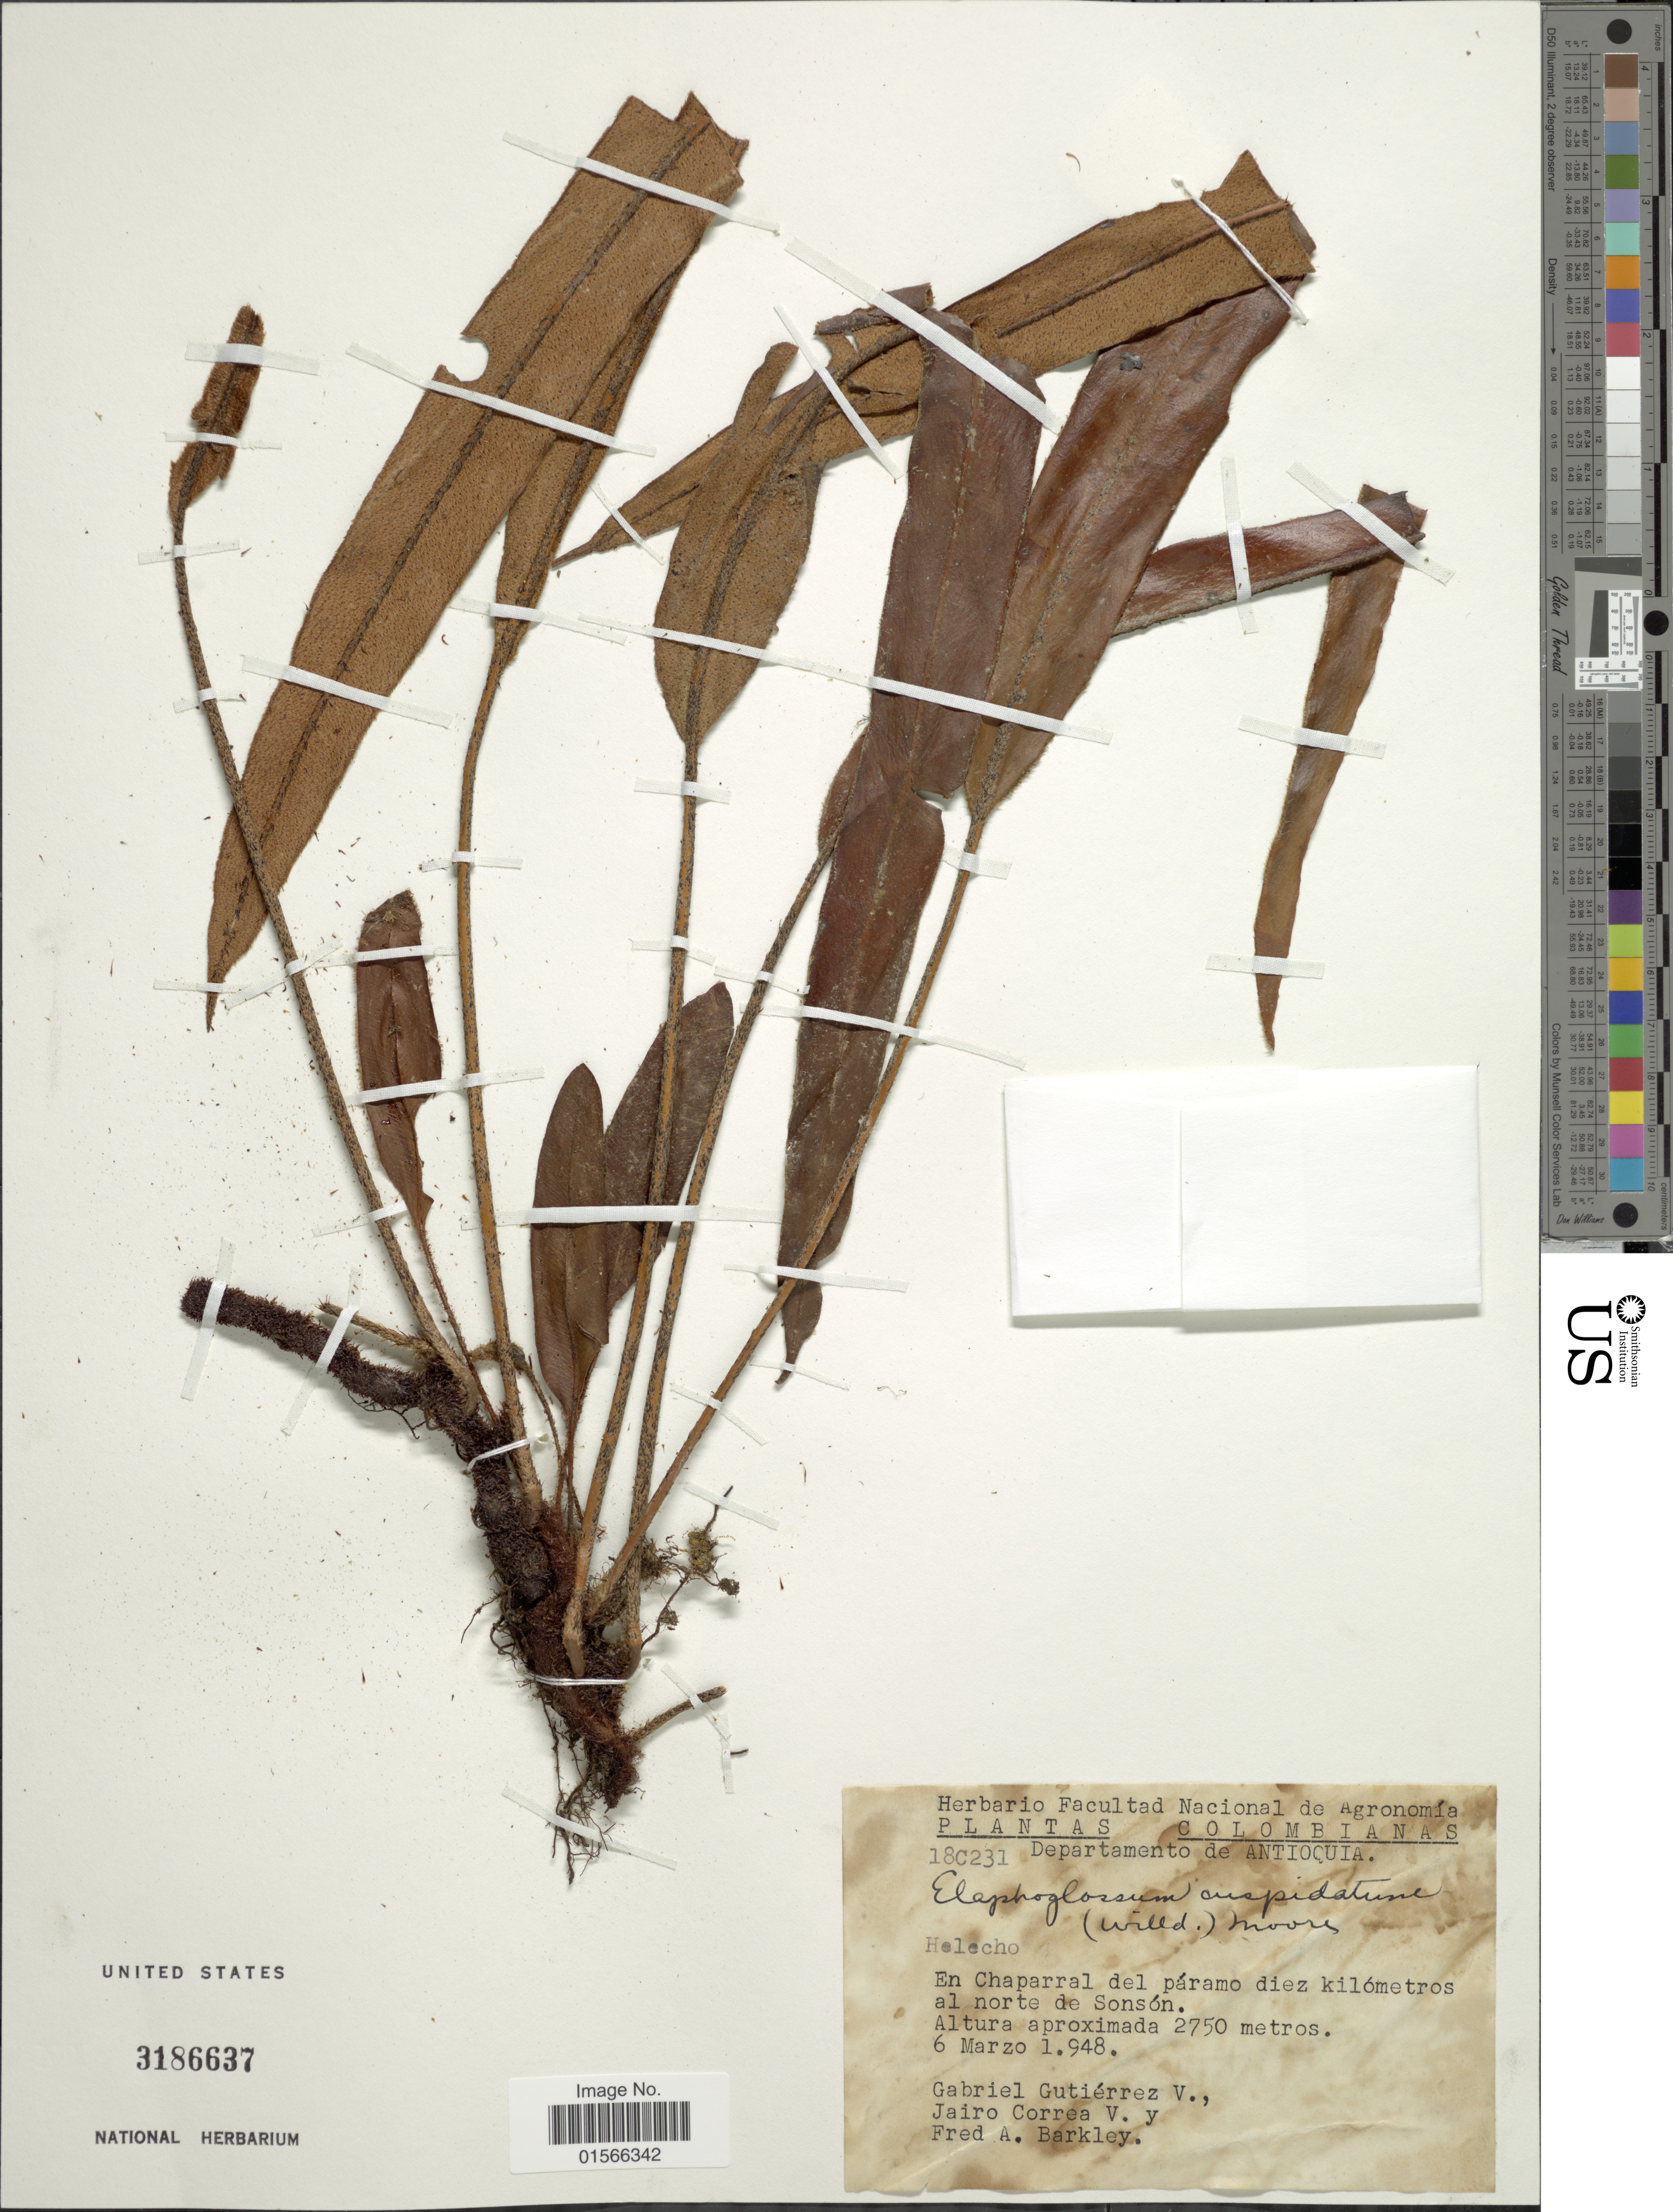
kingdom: Plantae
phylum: Tracheophyta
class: Polypodiopsida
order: Polypodiales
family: Dryopteridaceae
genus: Elaphoglossum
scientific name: Elaphoglossum cuspidatum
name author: (Willd.) T. Moore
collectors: G. Gutiérrez V., J. Correa & F. A. Barkley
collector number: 18C231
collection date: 1948-03-06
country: Colombia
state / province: Antioquia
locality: Departamento de Antioquia, En Chaparral del páramo dies kilómetros al norte de Sonsón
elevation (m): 2750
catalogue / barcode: US 3186637